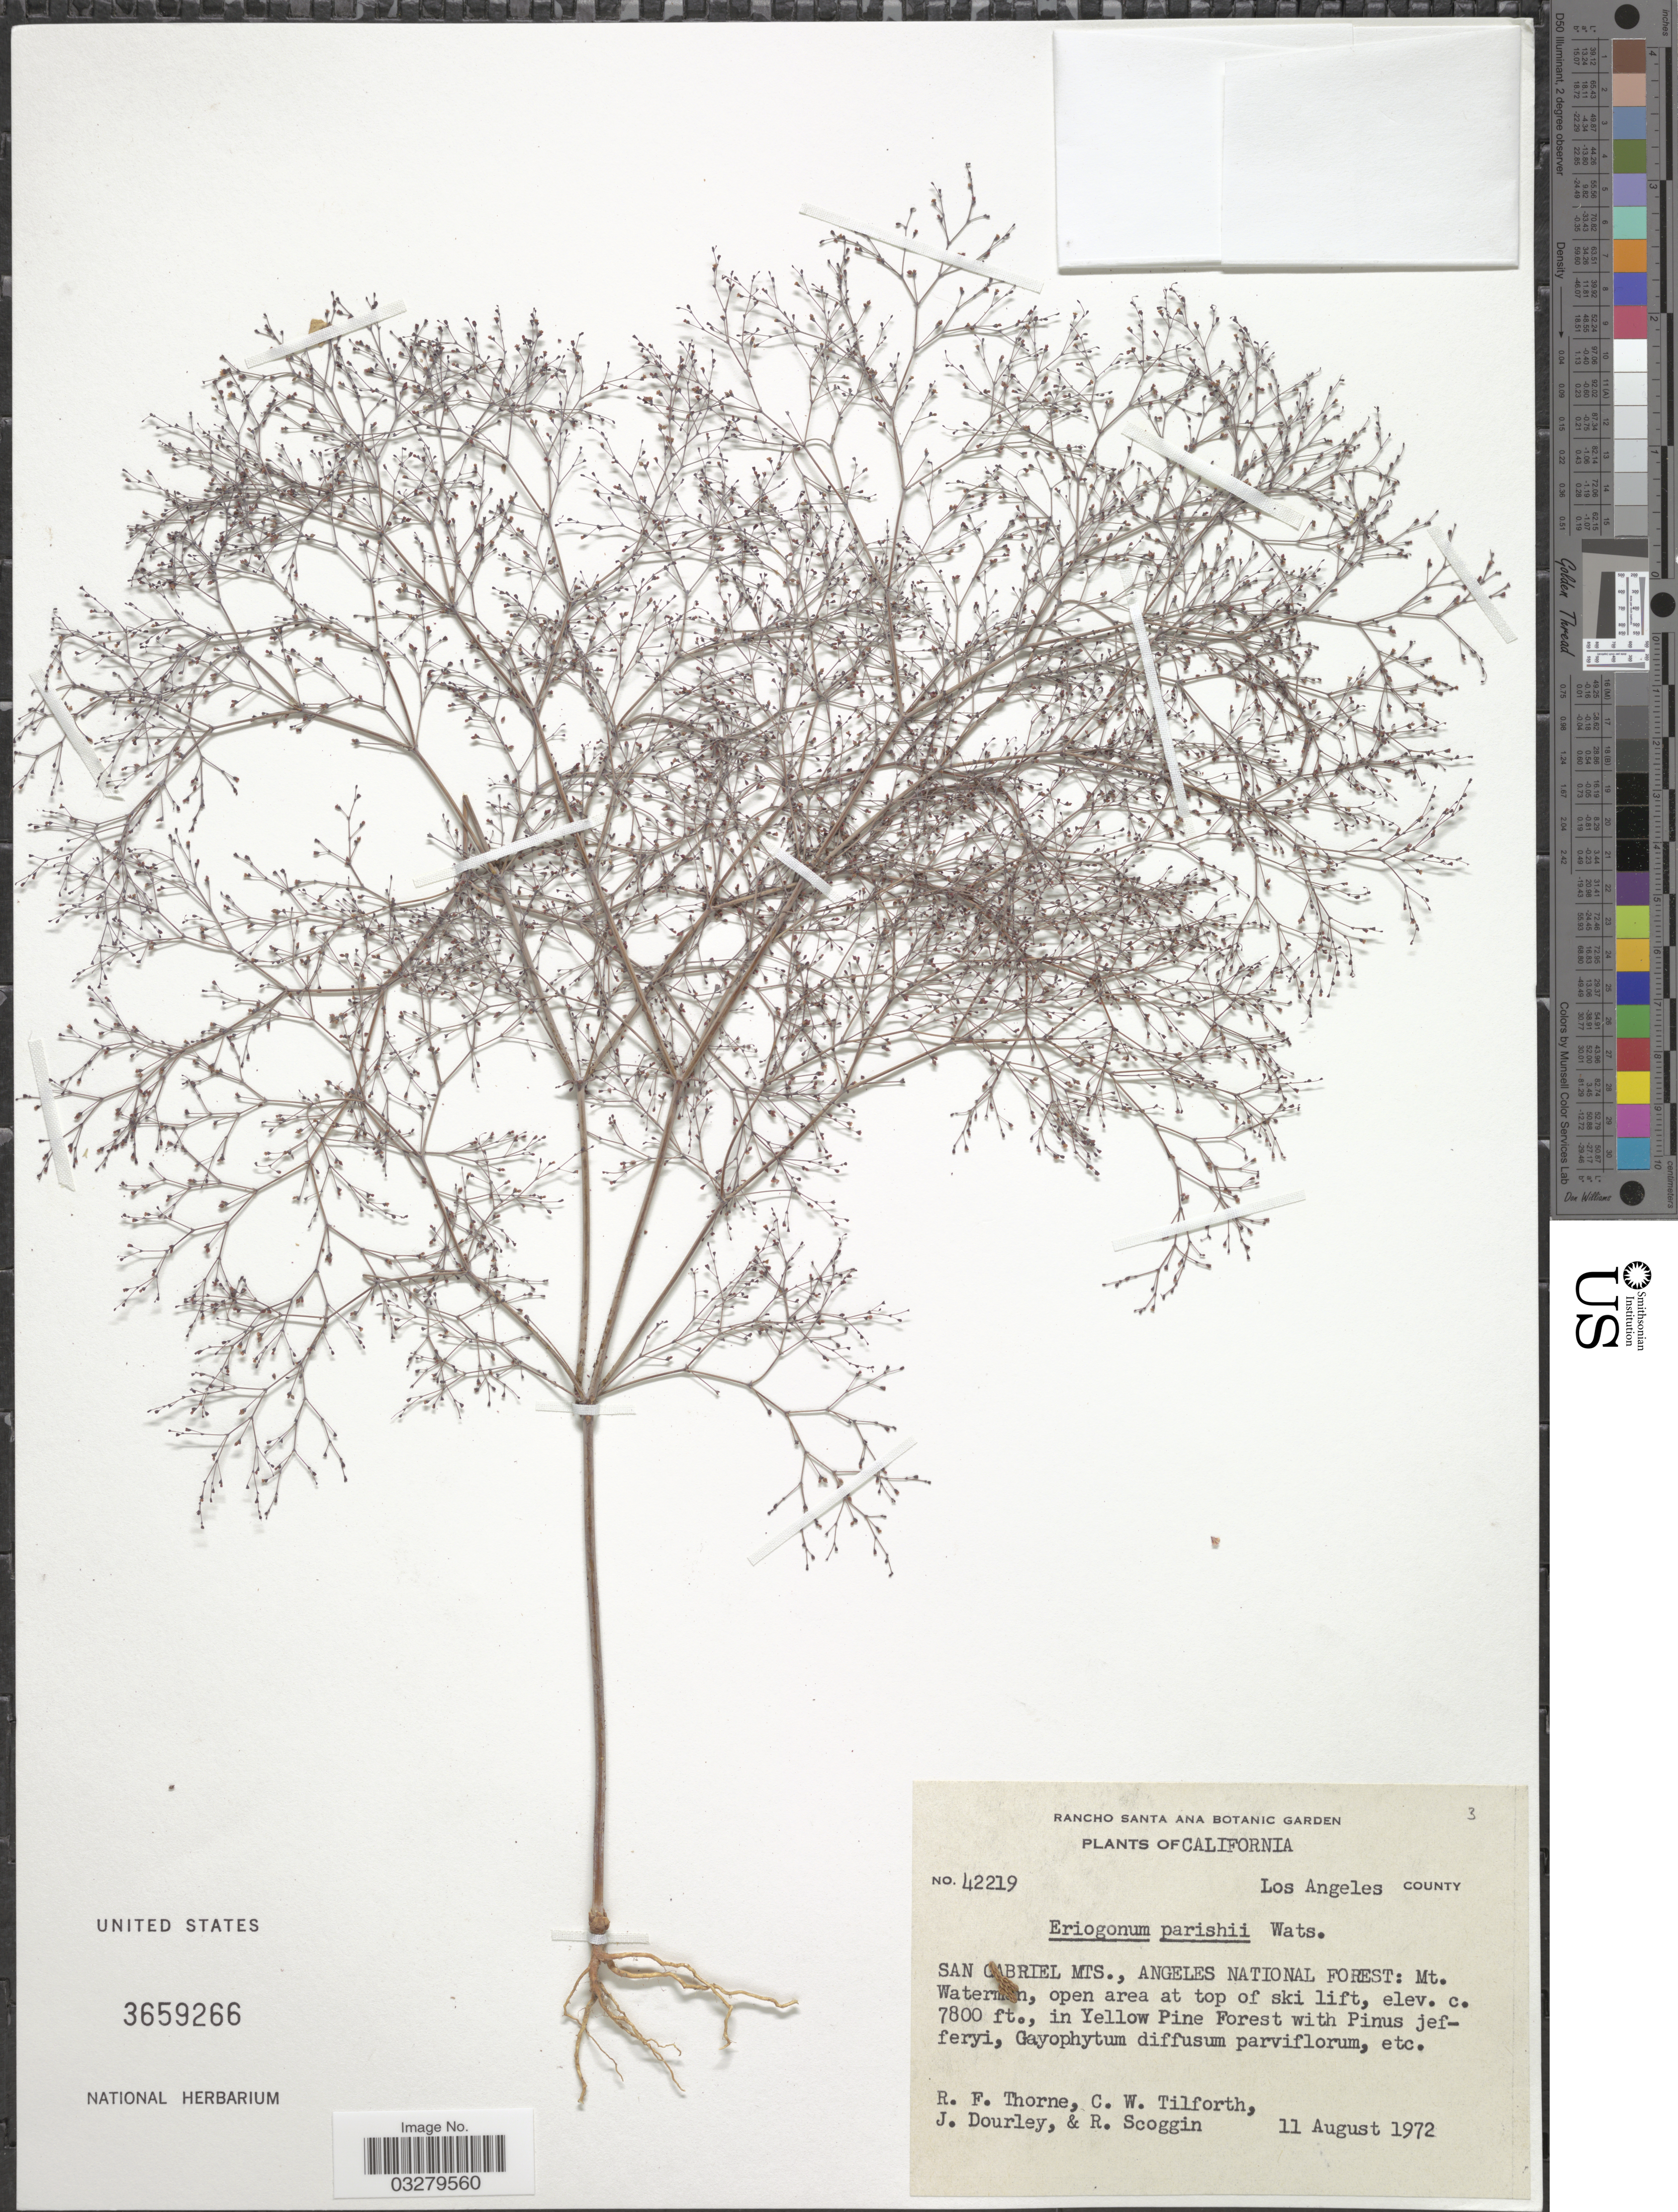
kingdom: Plantae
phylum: Tracheophyta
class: Magnoliopsida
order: Caryophyllales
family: Polygonaceae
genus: Eriogonum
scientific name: Eriogonum parishii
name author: S. Watson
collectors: R. Thorne, C. Tilforth, J. Dourley & R. Scoggin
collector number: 42219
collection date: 1972-08-11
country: United States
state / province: California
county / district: Los Angeles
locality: Los Angeles County. San Gabriel Mts., Angeles National Forest: Mt. Waterman, open area at top of ski lift.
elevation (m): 2377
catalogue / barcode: US 3659266